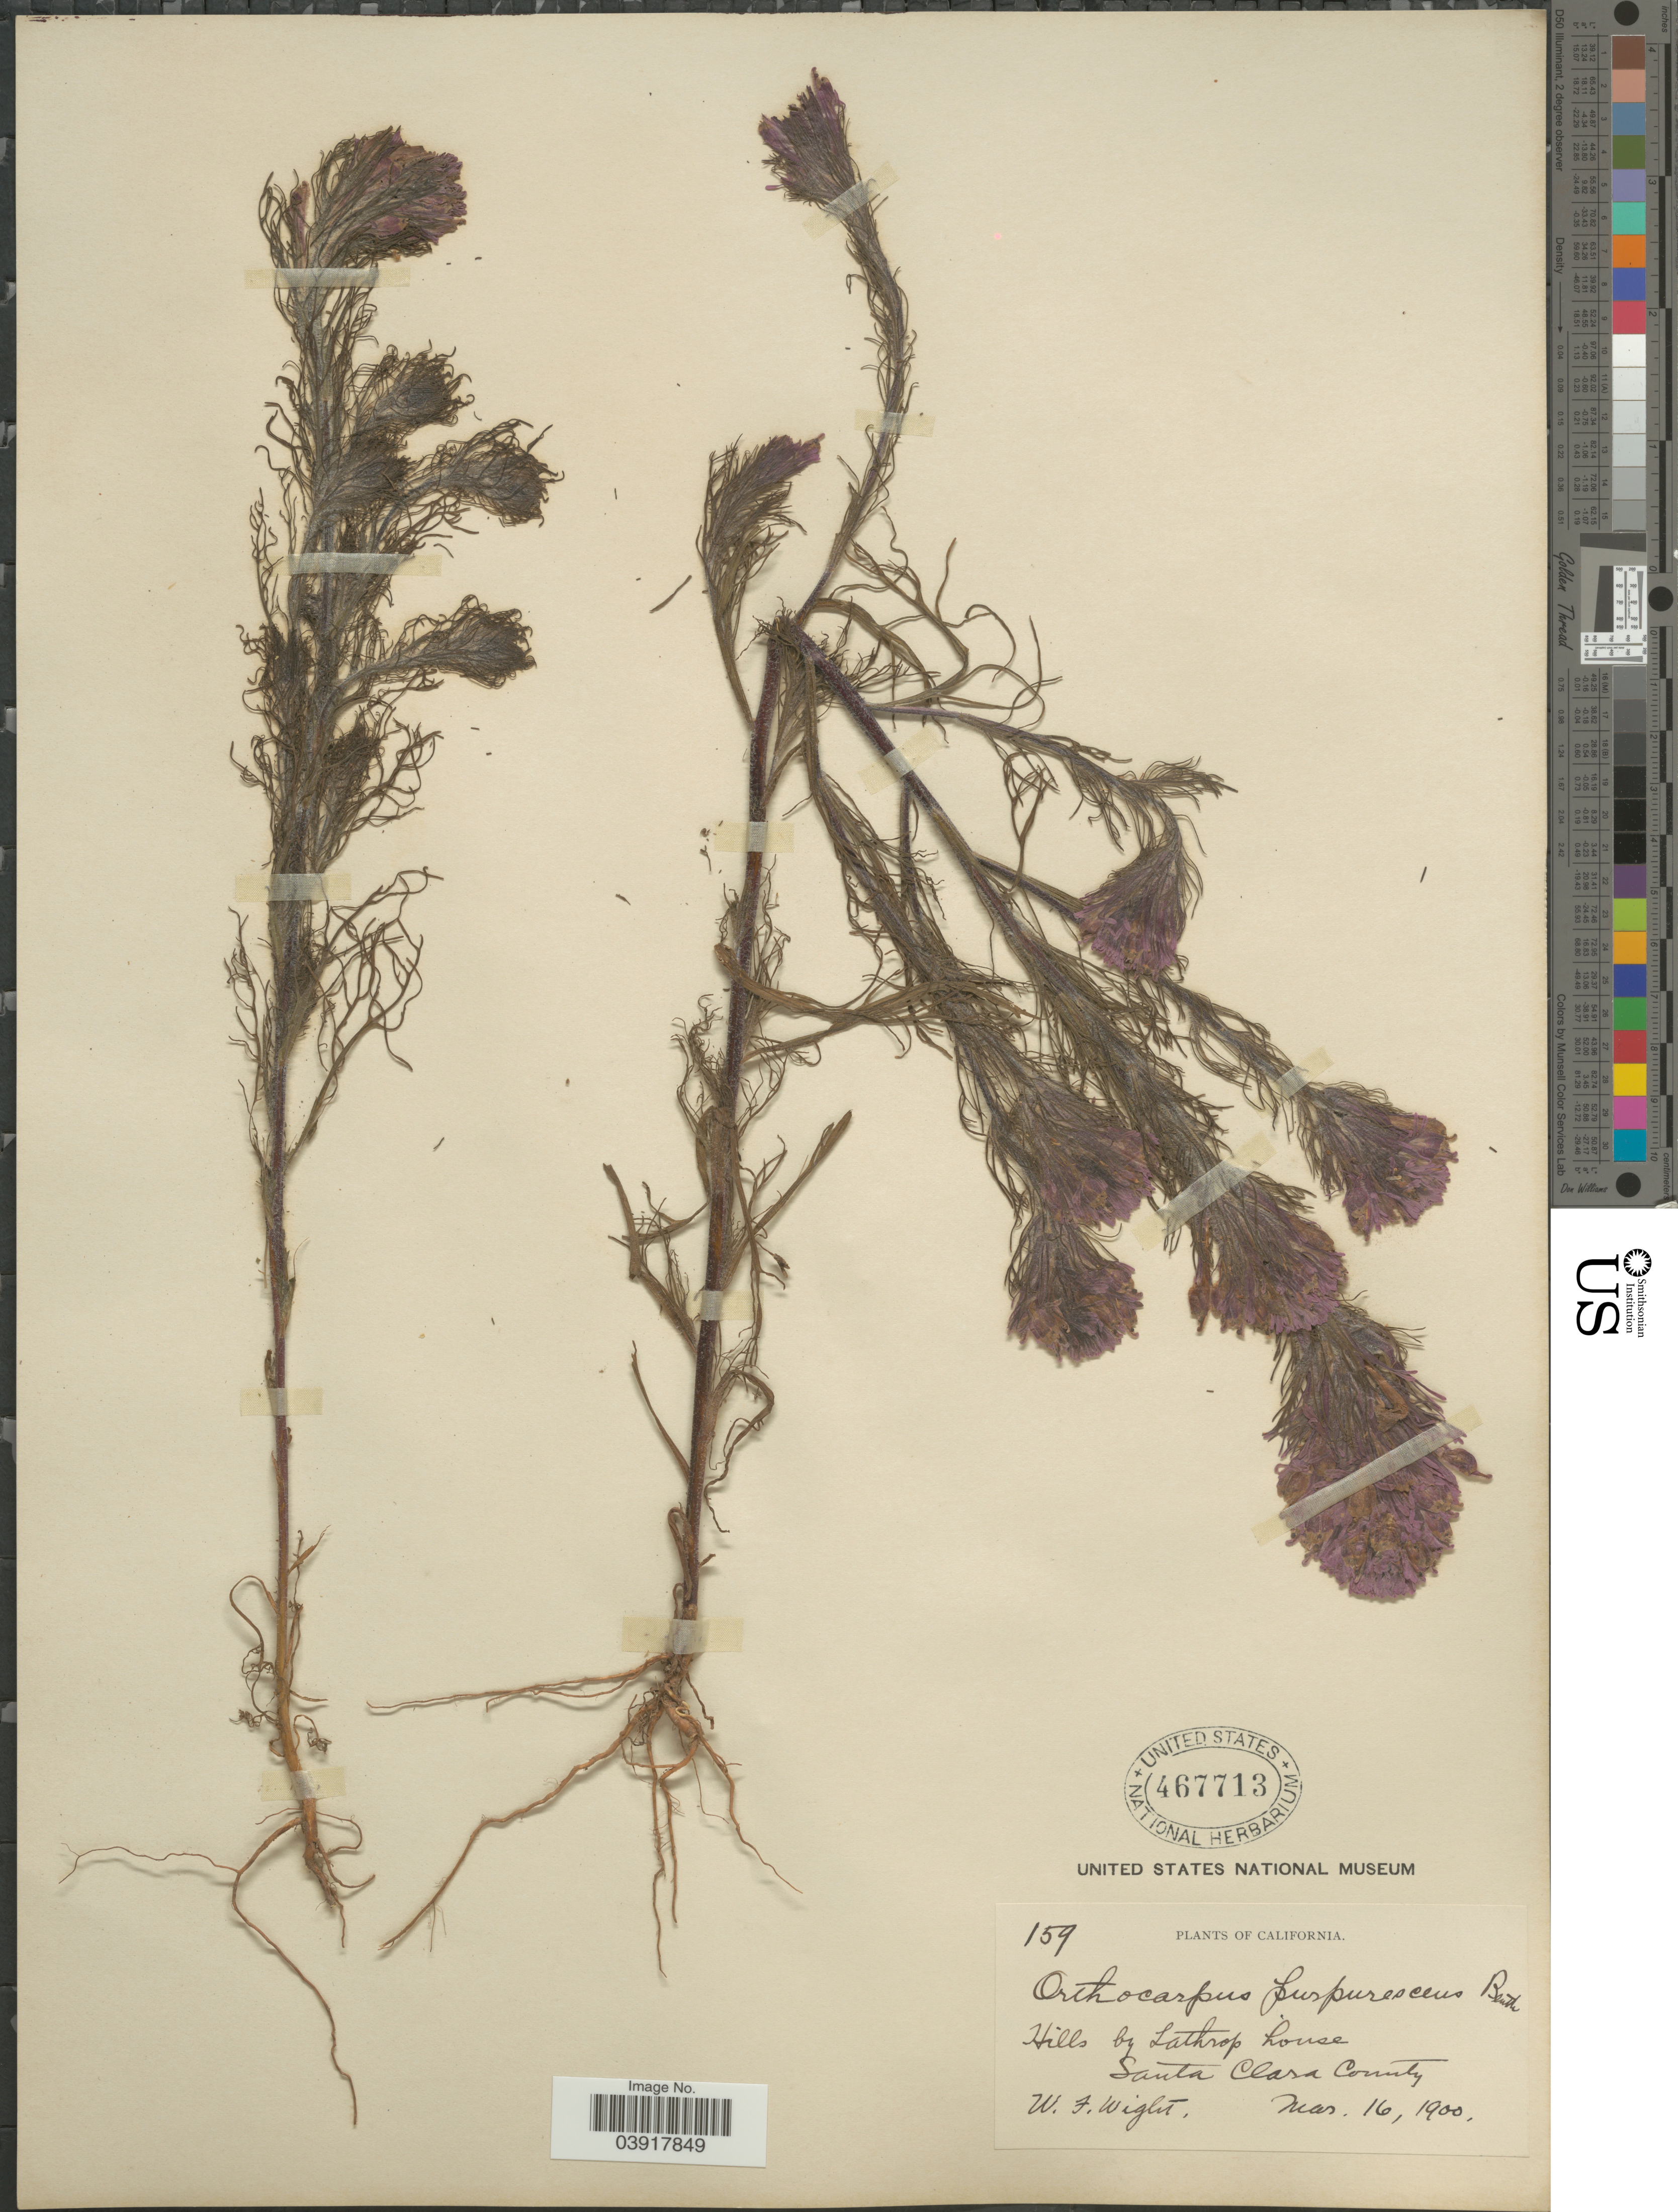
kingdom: Plantae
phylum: Tracheophyta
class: Magnoliopsida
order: Lamiales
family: Orobanchaceae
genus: Orthocarpus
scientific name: Orthocarpus purpurascens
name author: Benth.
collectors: W. Wight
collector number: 159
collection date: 1900-03-16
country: United States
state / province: California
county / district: Santa Clara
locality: Hills by Lathrop house Santa Clara County.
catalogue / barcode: US 467713